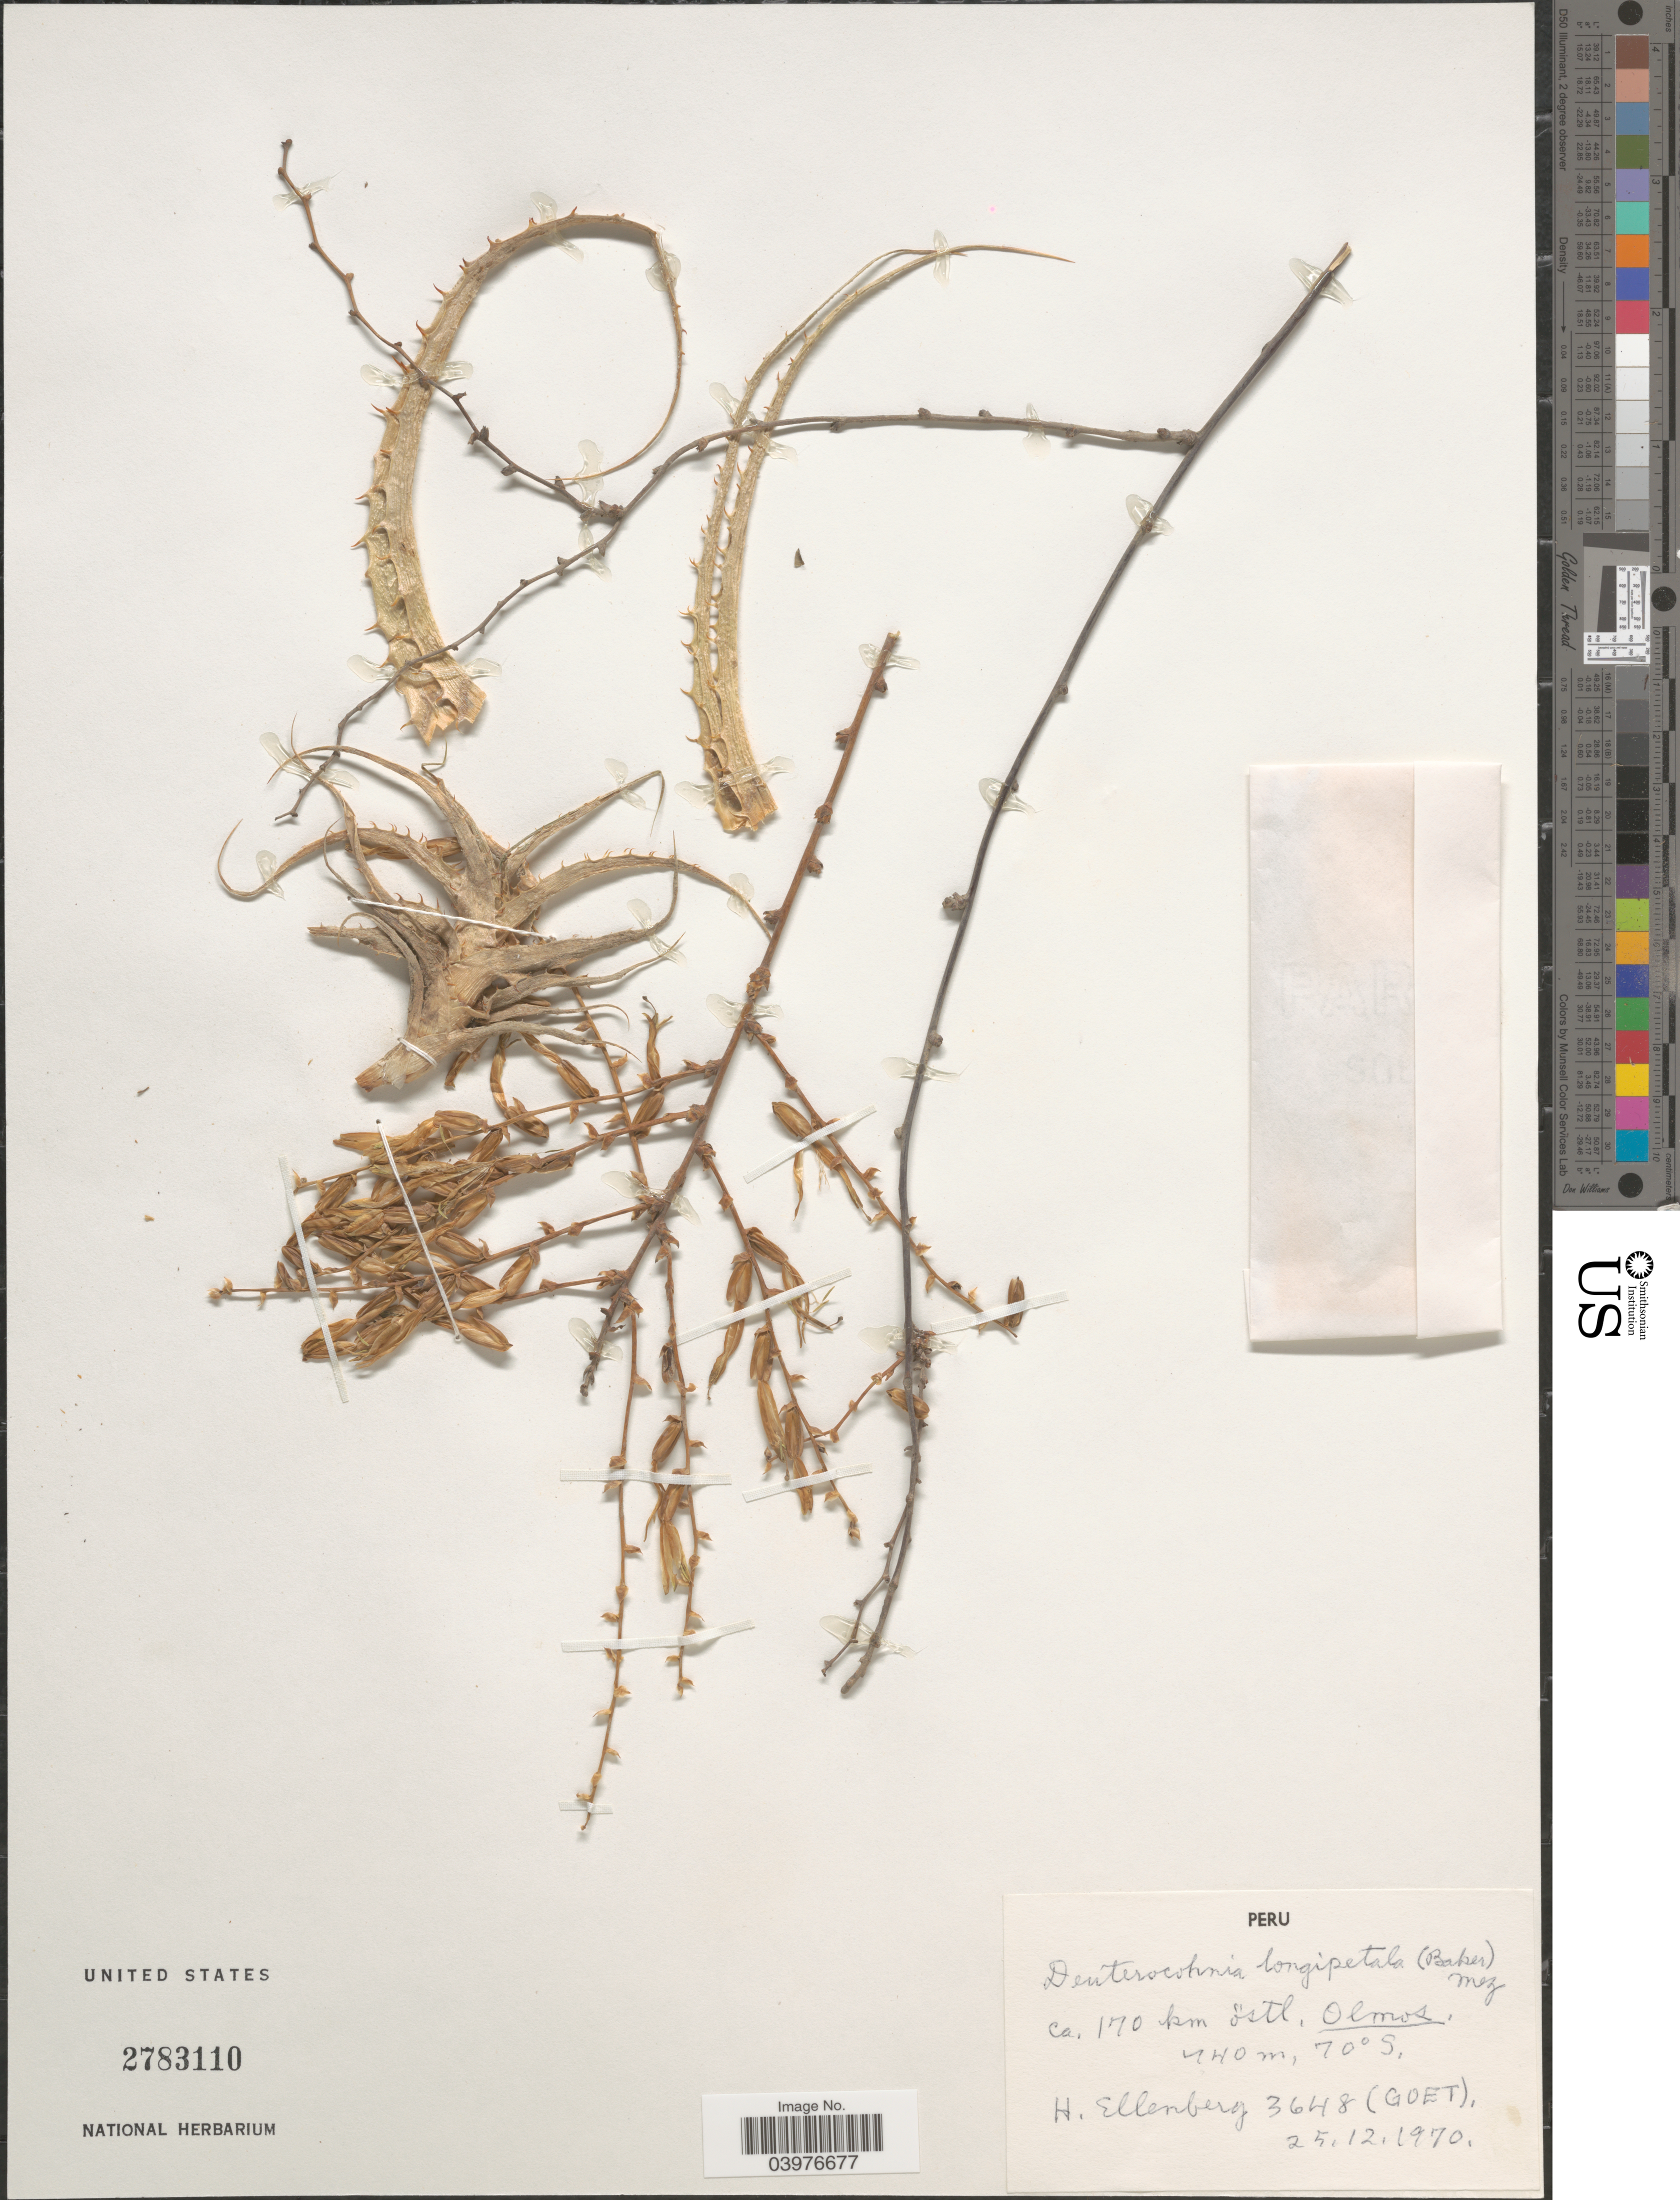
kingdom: Plantae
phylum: Tracheophyta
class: Liliopsida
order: Poales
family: Bromeliaceae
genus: Deuterocohnia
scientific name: Deuterocohnia longipetala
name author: (Baker) Mez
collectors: H. Ellenberg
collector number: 3648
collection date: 1970-12-25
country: Peru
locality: Ca. 170 km östl. Olmos.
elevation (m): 440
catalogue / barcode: US 2783110